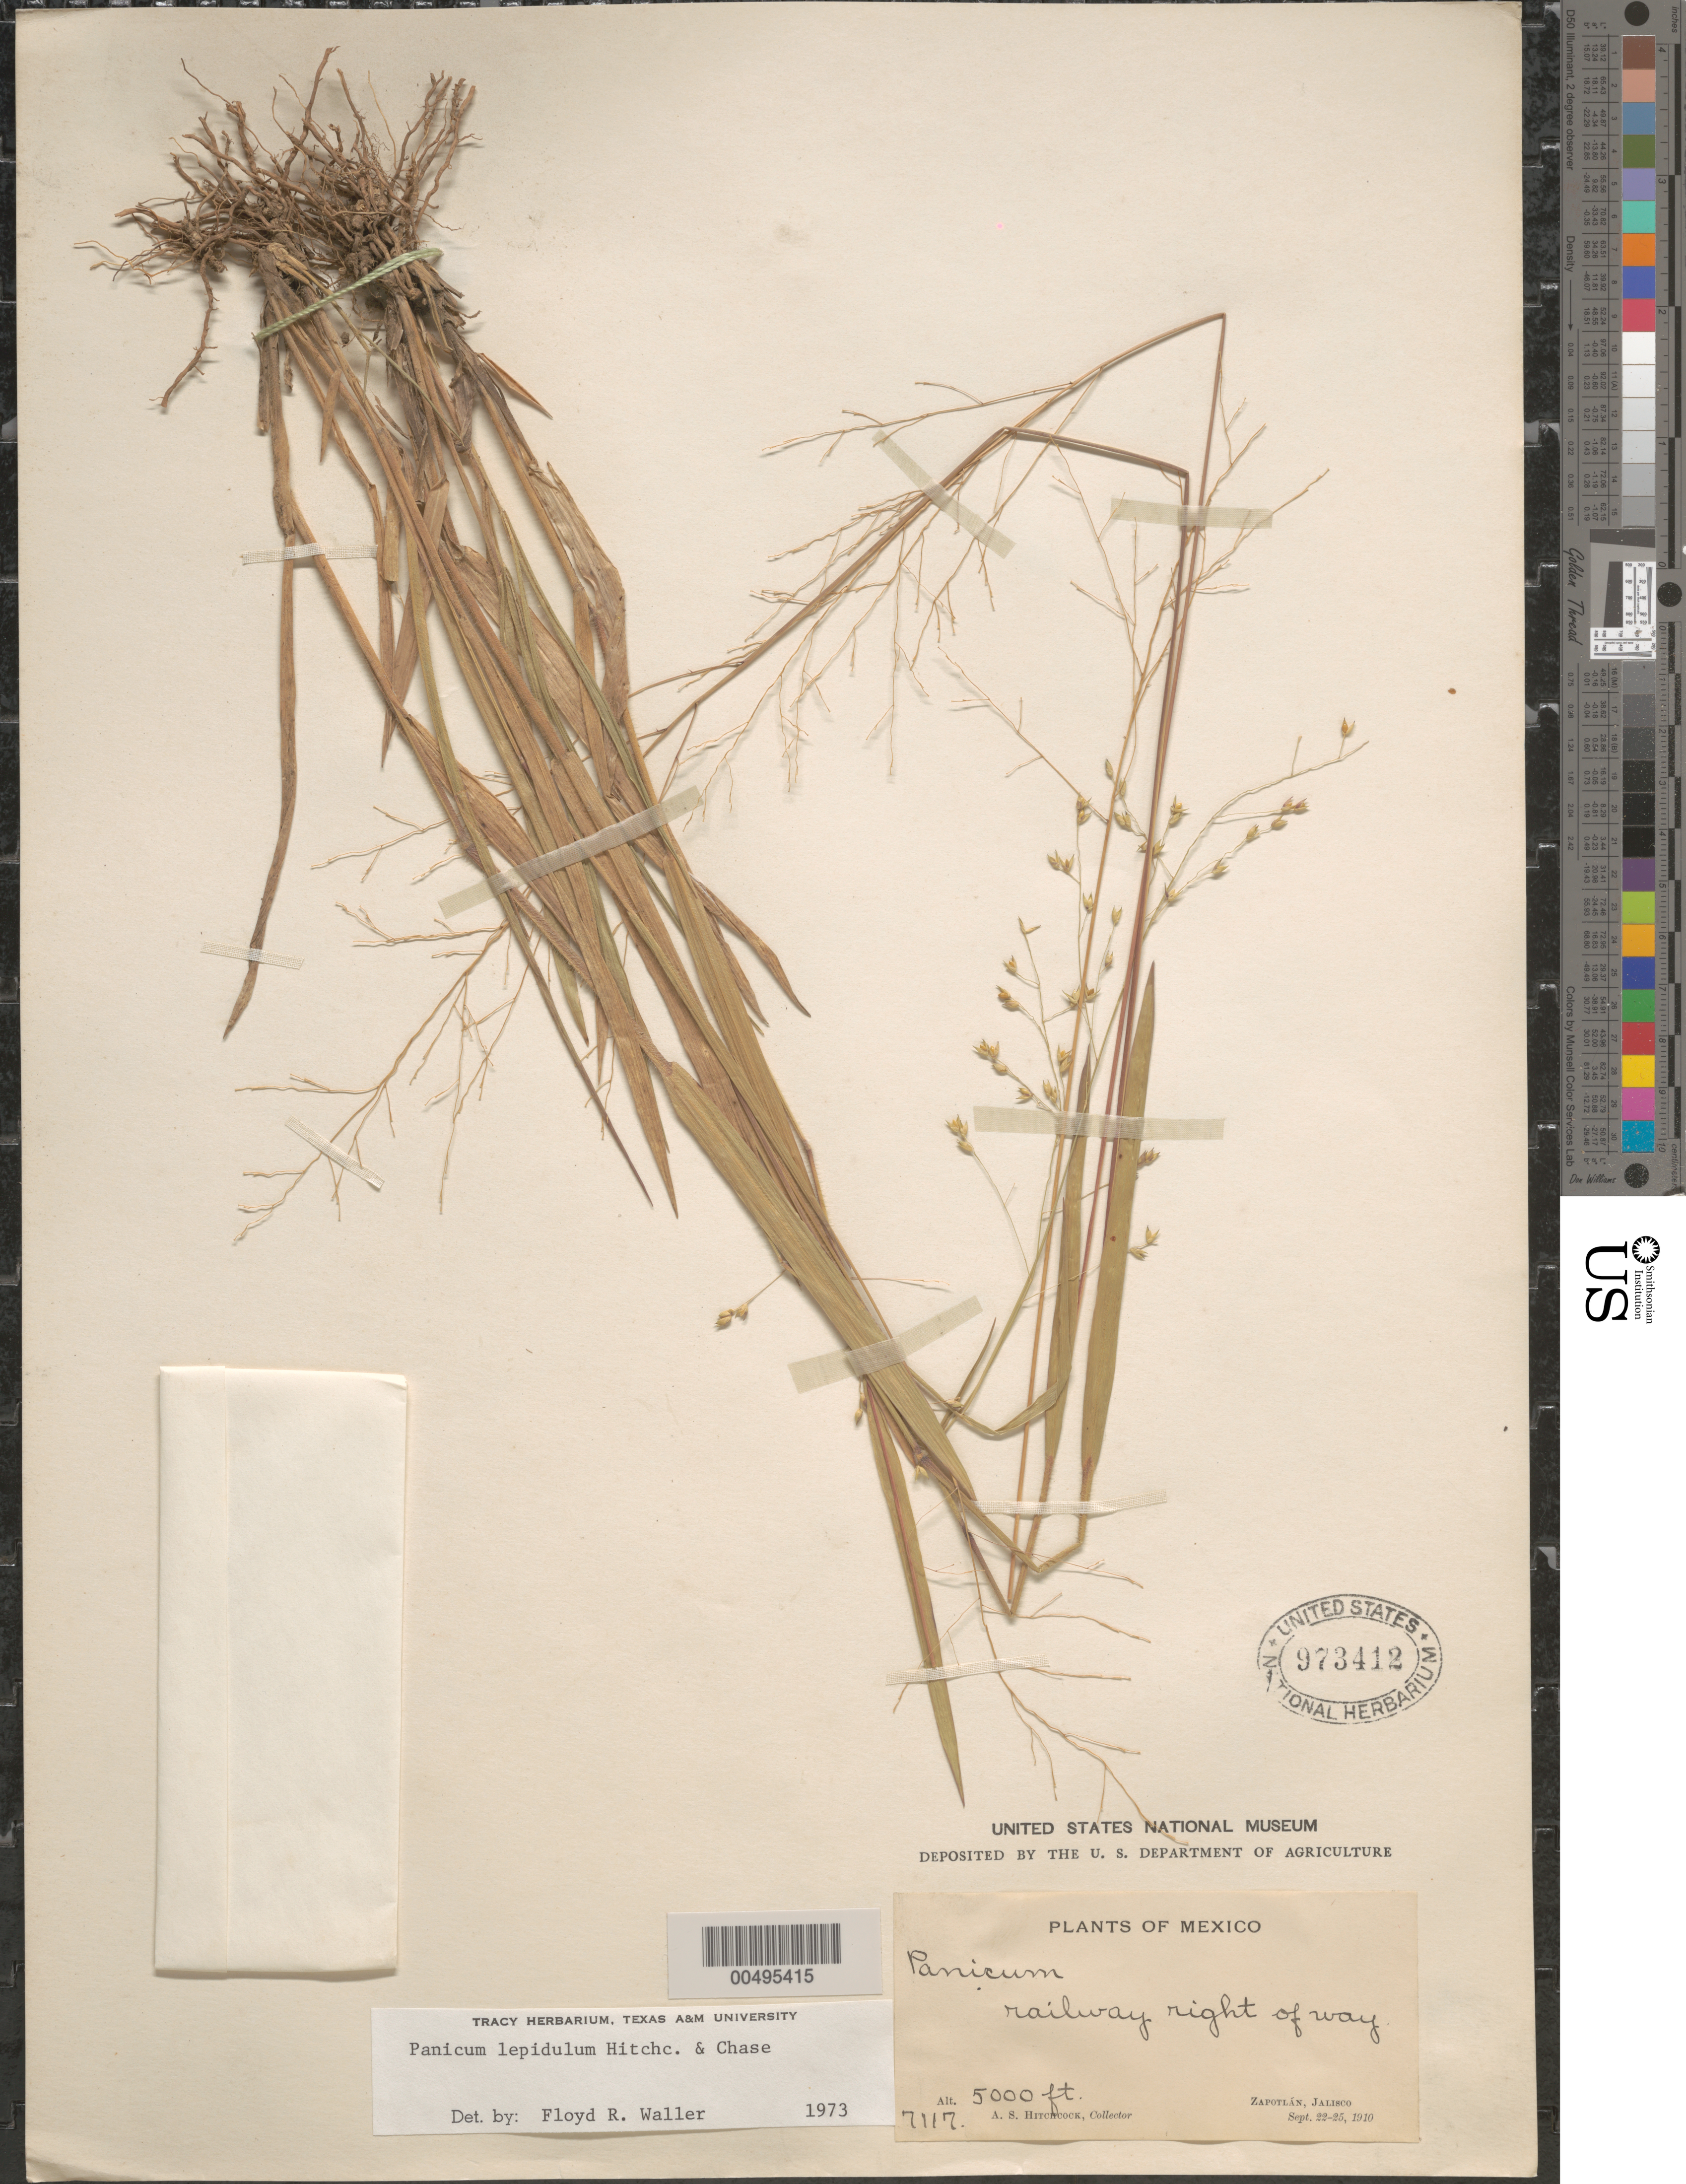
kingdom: Plantae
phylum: Tracheophyta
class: Liliopsida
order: Poales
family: Poaceae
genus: Panicum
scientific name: Panicum lepidulum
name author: Hitchc. & Chase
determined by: Waller, F. R.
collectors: A. S. Hitchcock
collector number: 7117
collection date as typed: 22 Sep 1910 to 25 Sep 1910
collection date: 1910-09-22/1910-09-25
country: Mexico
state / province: Jalisco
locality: Zapotlán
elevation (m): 1524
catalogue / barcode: US 973412